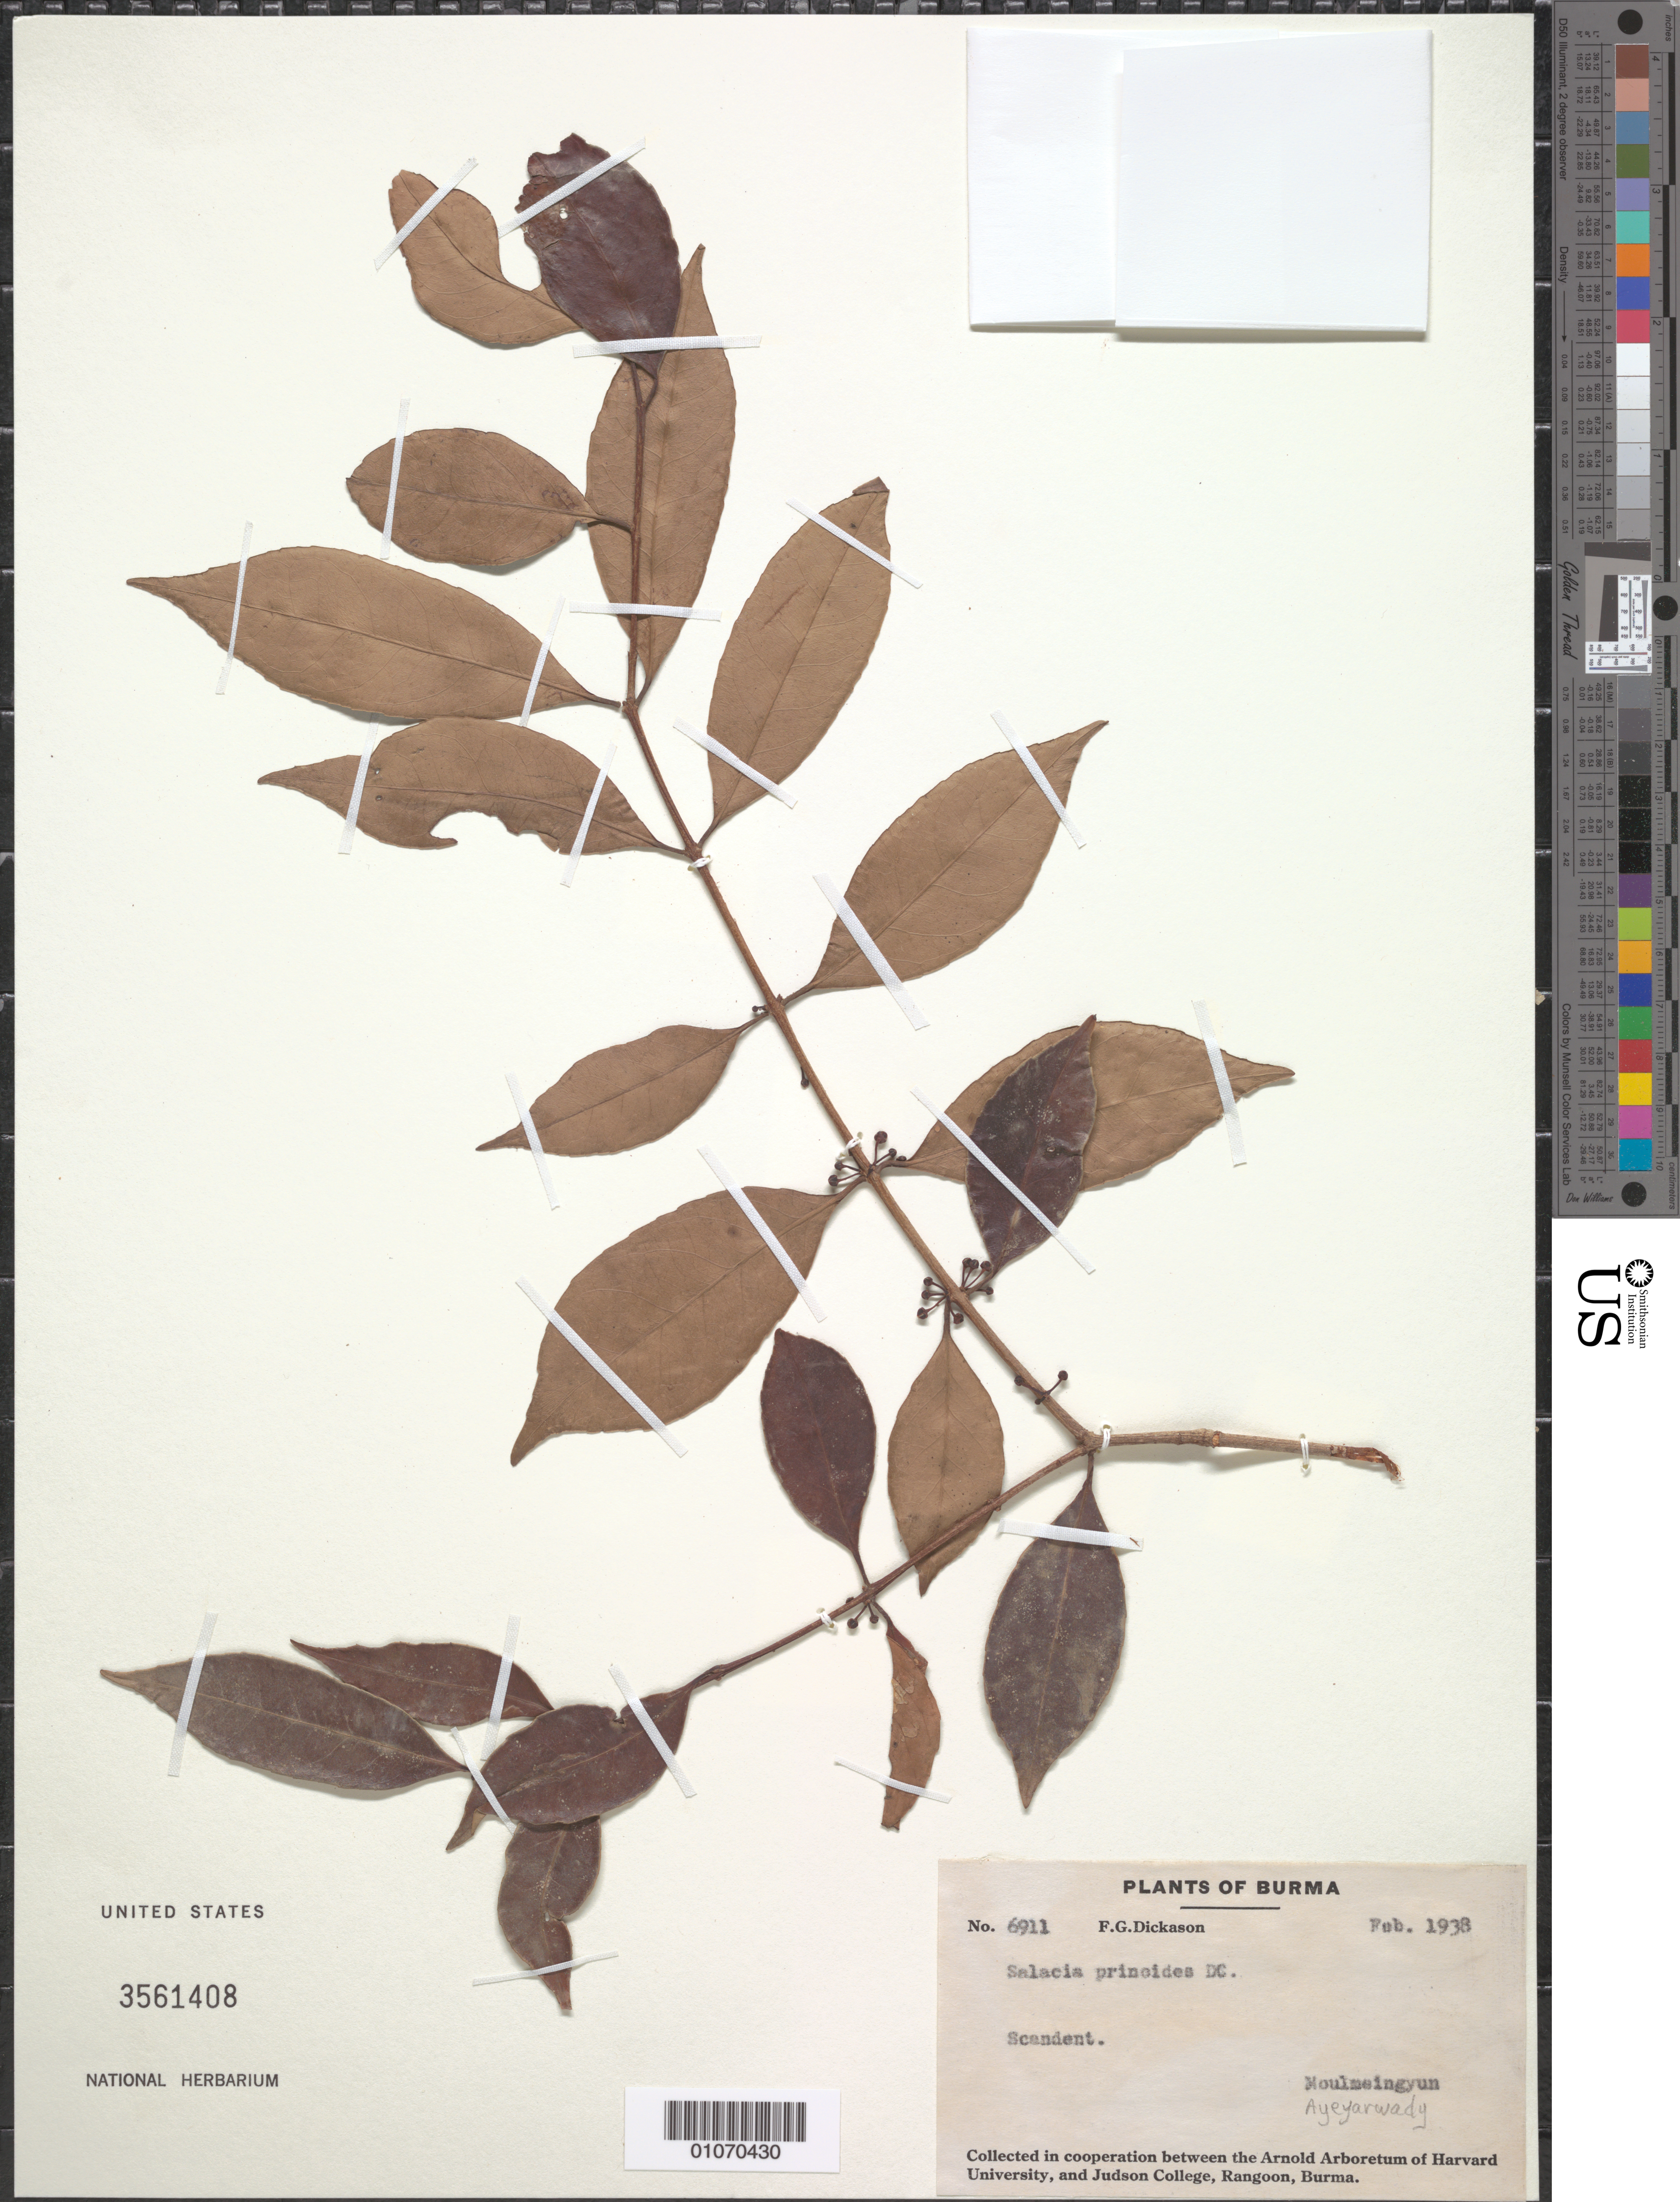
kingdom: Plantae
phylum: Tracheophyta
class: Magnoliopsida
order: Celastrales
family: Celastraceae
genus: Salacia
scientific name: Salacia prinoides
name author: (Willd.) DC.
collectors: F. Dickason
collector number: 6911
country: Myanmar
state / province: Ayeyarwady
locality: Moulmeingyun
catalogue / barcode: US 3561408